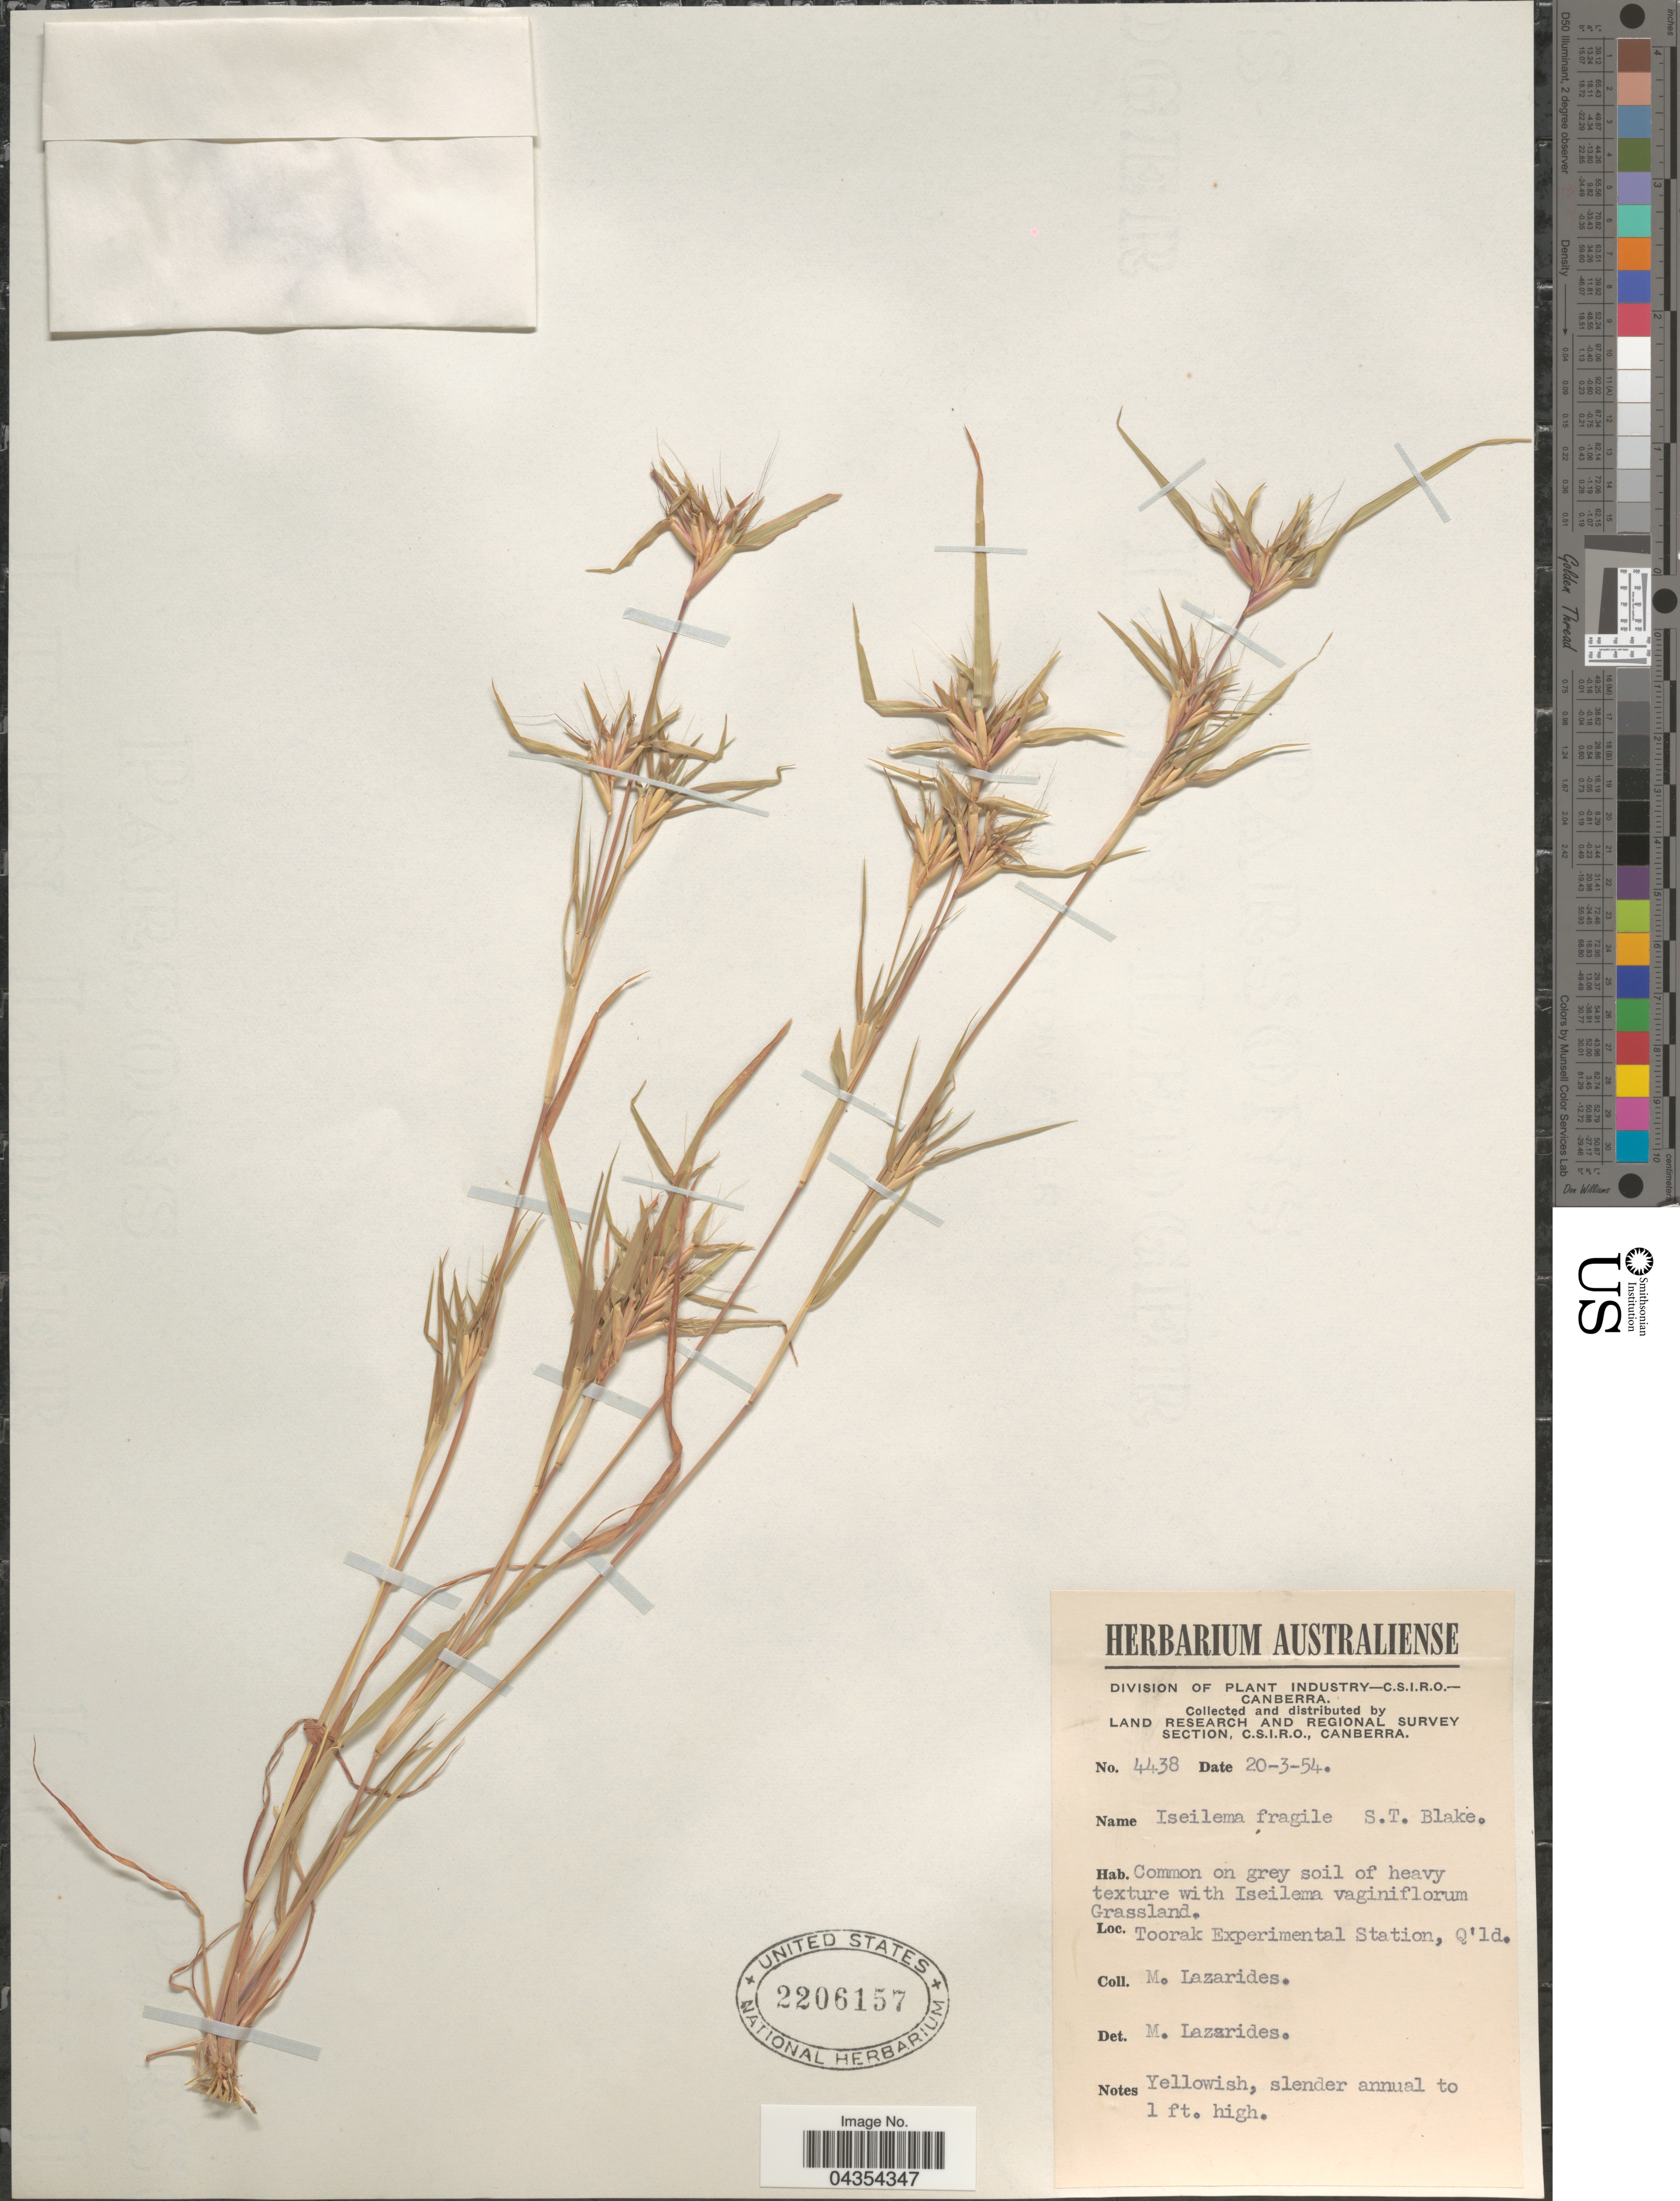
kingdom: Plantae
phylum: Tracheophyta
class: Liliopsida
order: Poales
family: Poaceae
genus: Iseilema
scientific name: Iseilema fragile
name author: S.T. Blake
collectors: M. Lazarides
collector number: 4438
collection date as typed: Transcribed d/m/y: 20/3/54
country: Australia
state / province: Queensland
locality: Land Research and Regional Survey Section. Toorak Experimental Station, Q'ld.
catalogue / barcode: US 2206157